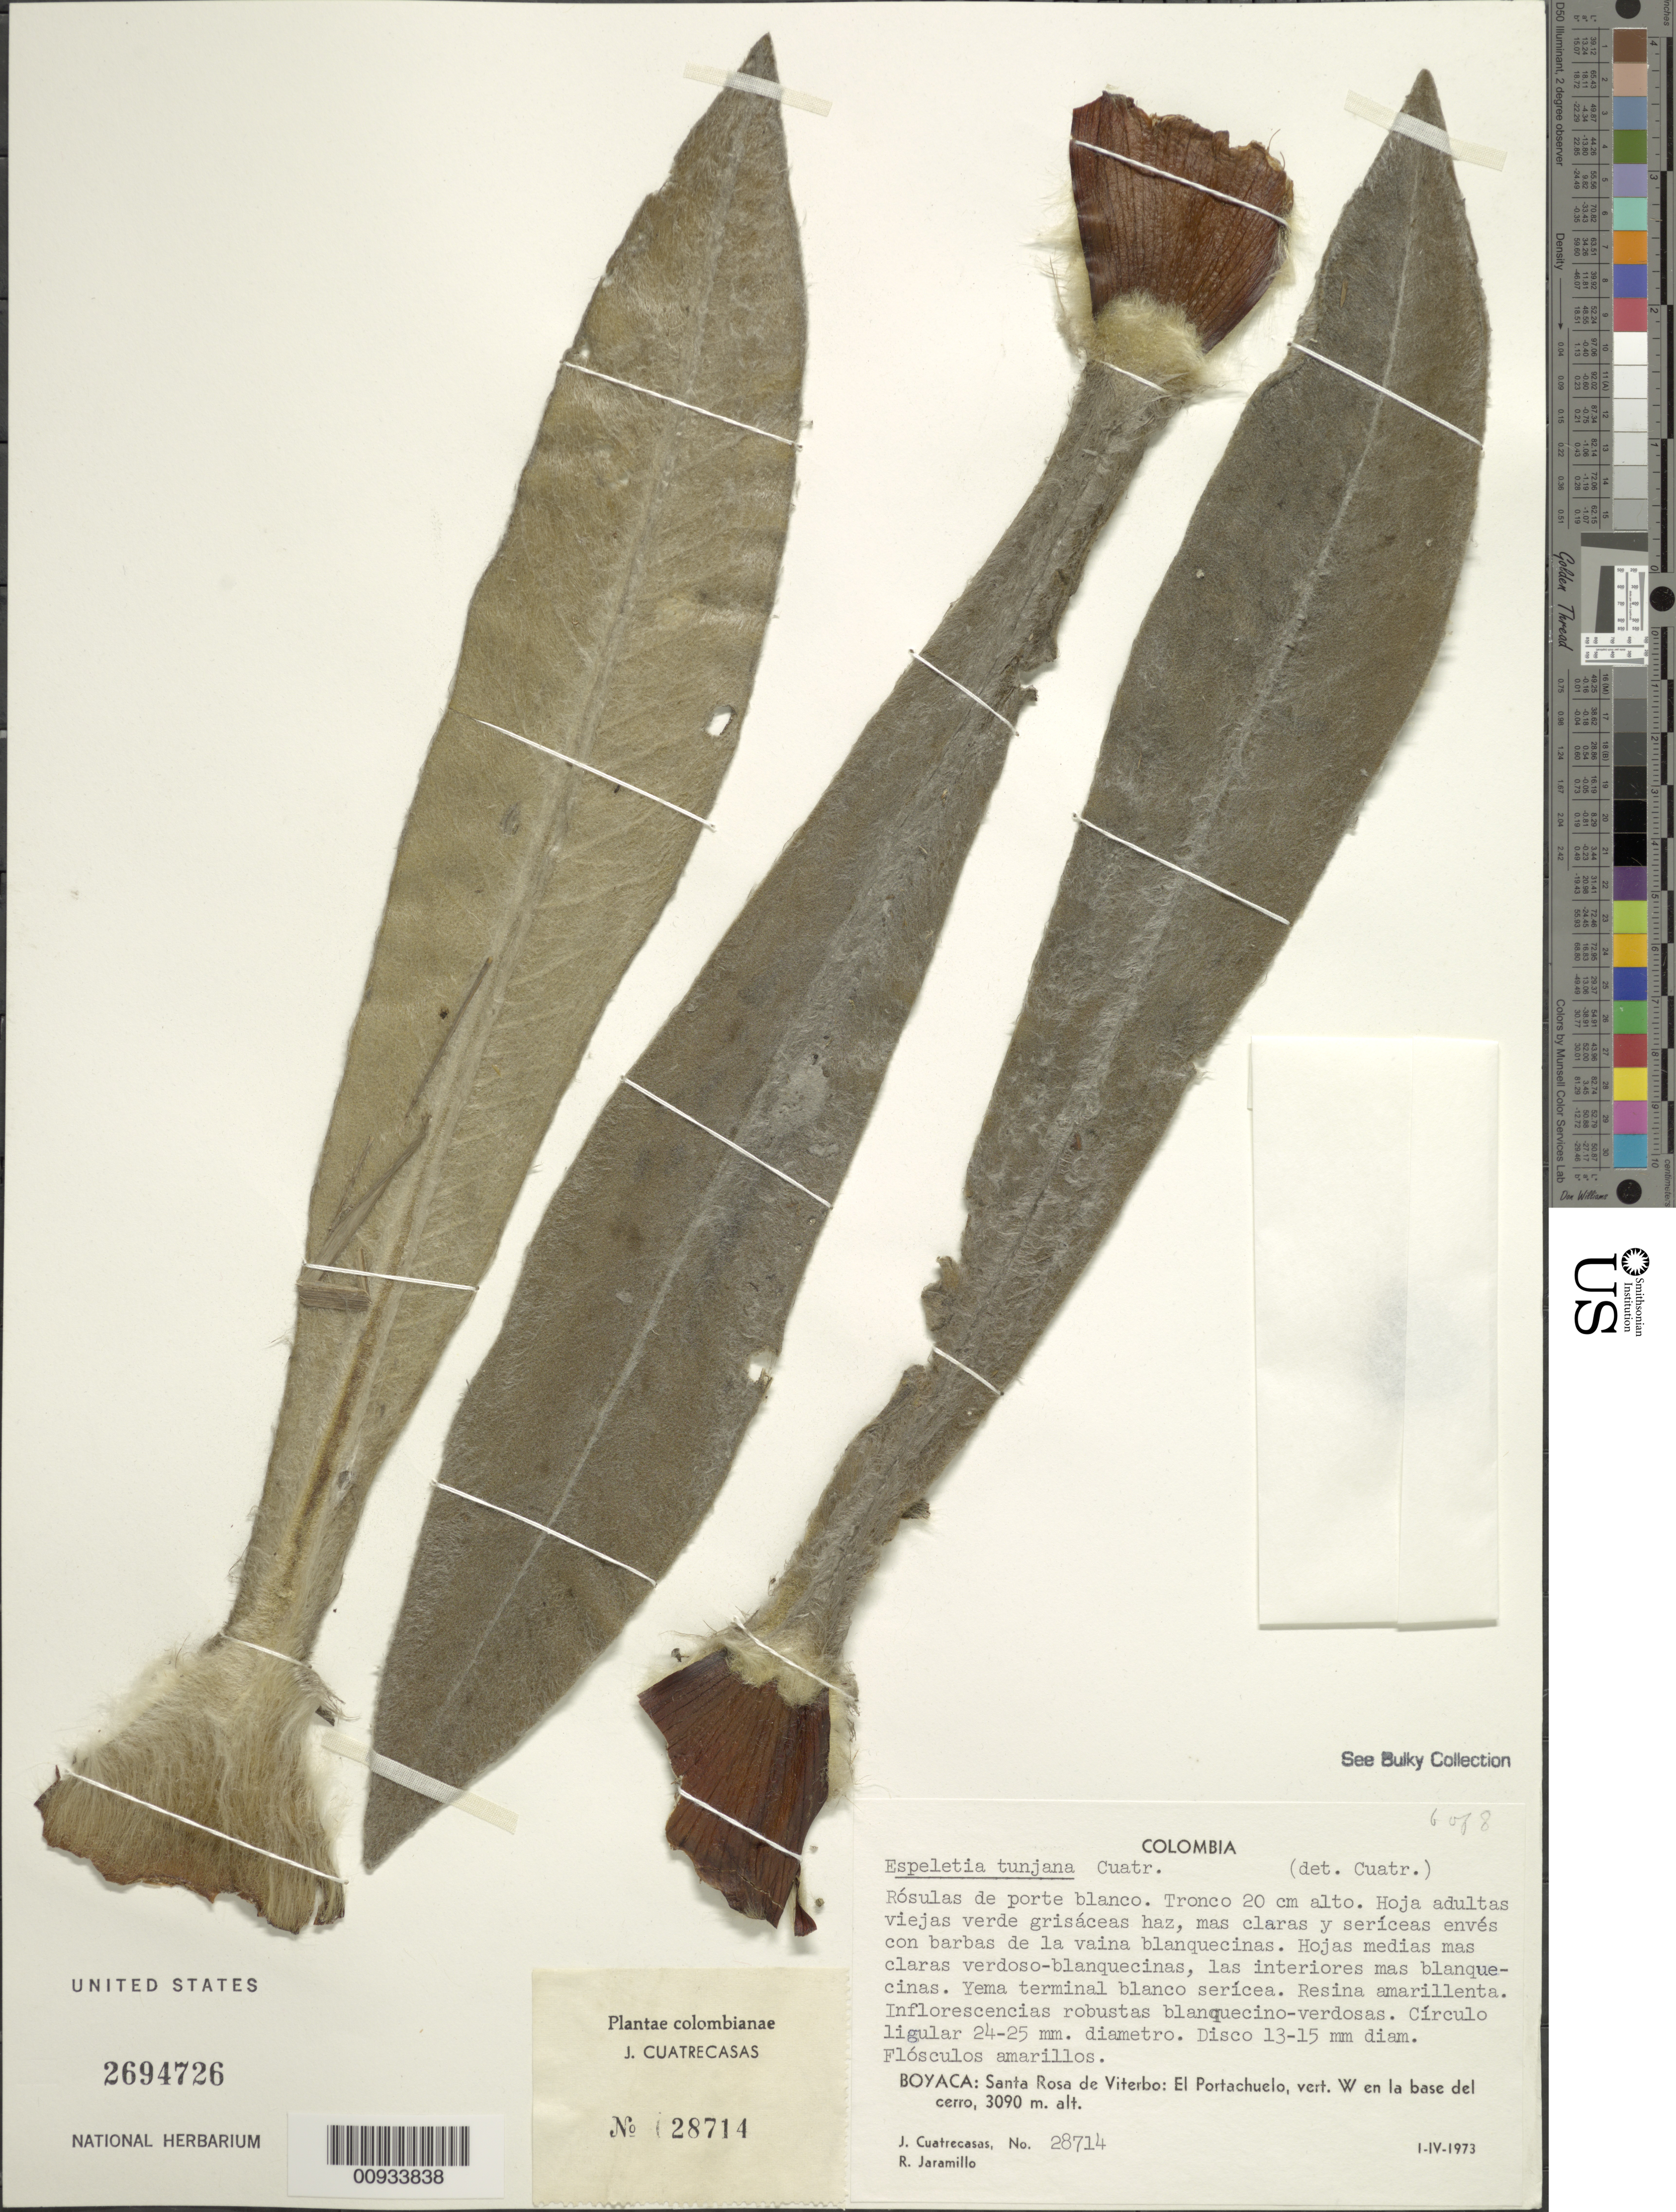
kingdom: Plantae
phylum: Tracheophyta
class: Magnoliopsida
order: Asterales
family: Asteraceae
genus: Espeletia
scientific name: Espeletia tunjana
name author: Cuatrec.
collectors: J. Cuatrecasas & R. Jaramillo M.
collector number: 28714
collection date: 1973-04-01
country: Colombia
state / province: Boyacá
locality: Santa Rosa de Viterbo, El Portachuelo, vert. W en la base del cerro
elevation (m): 3090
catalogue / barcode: US 2694726